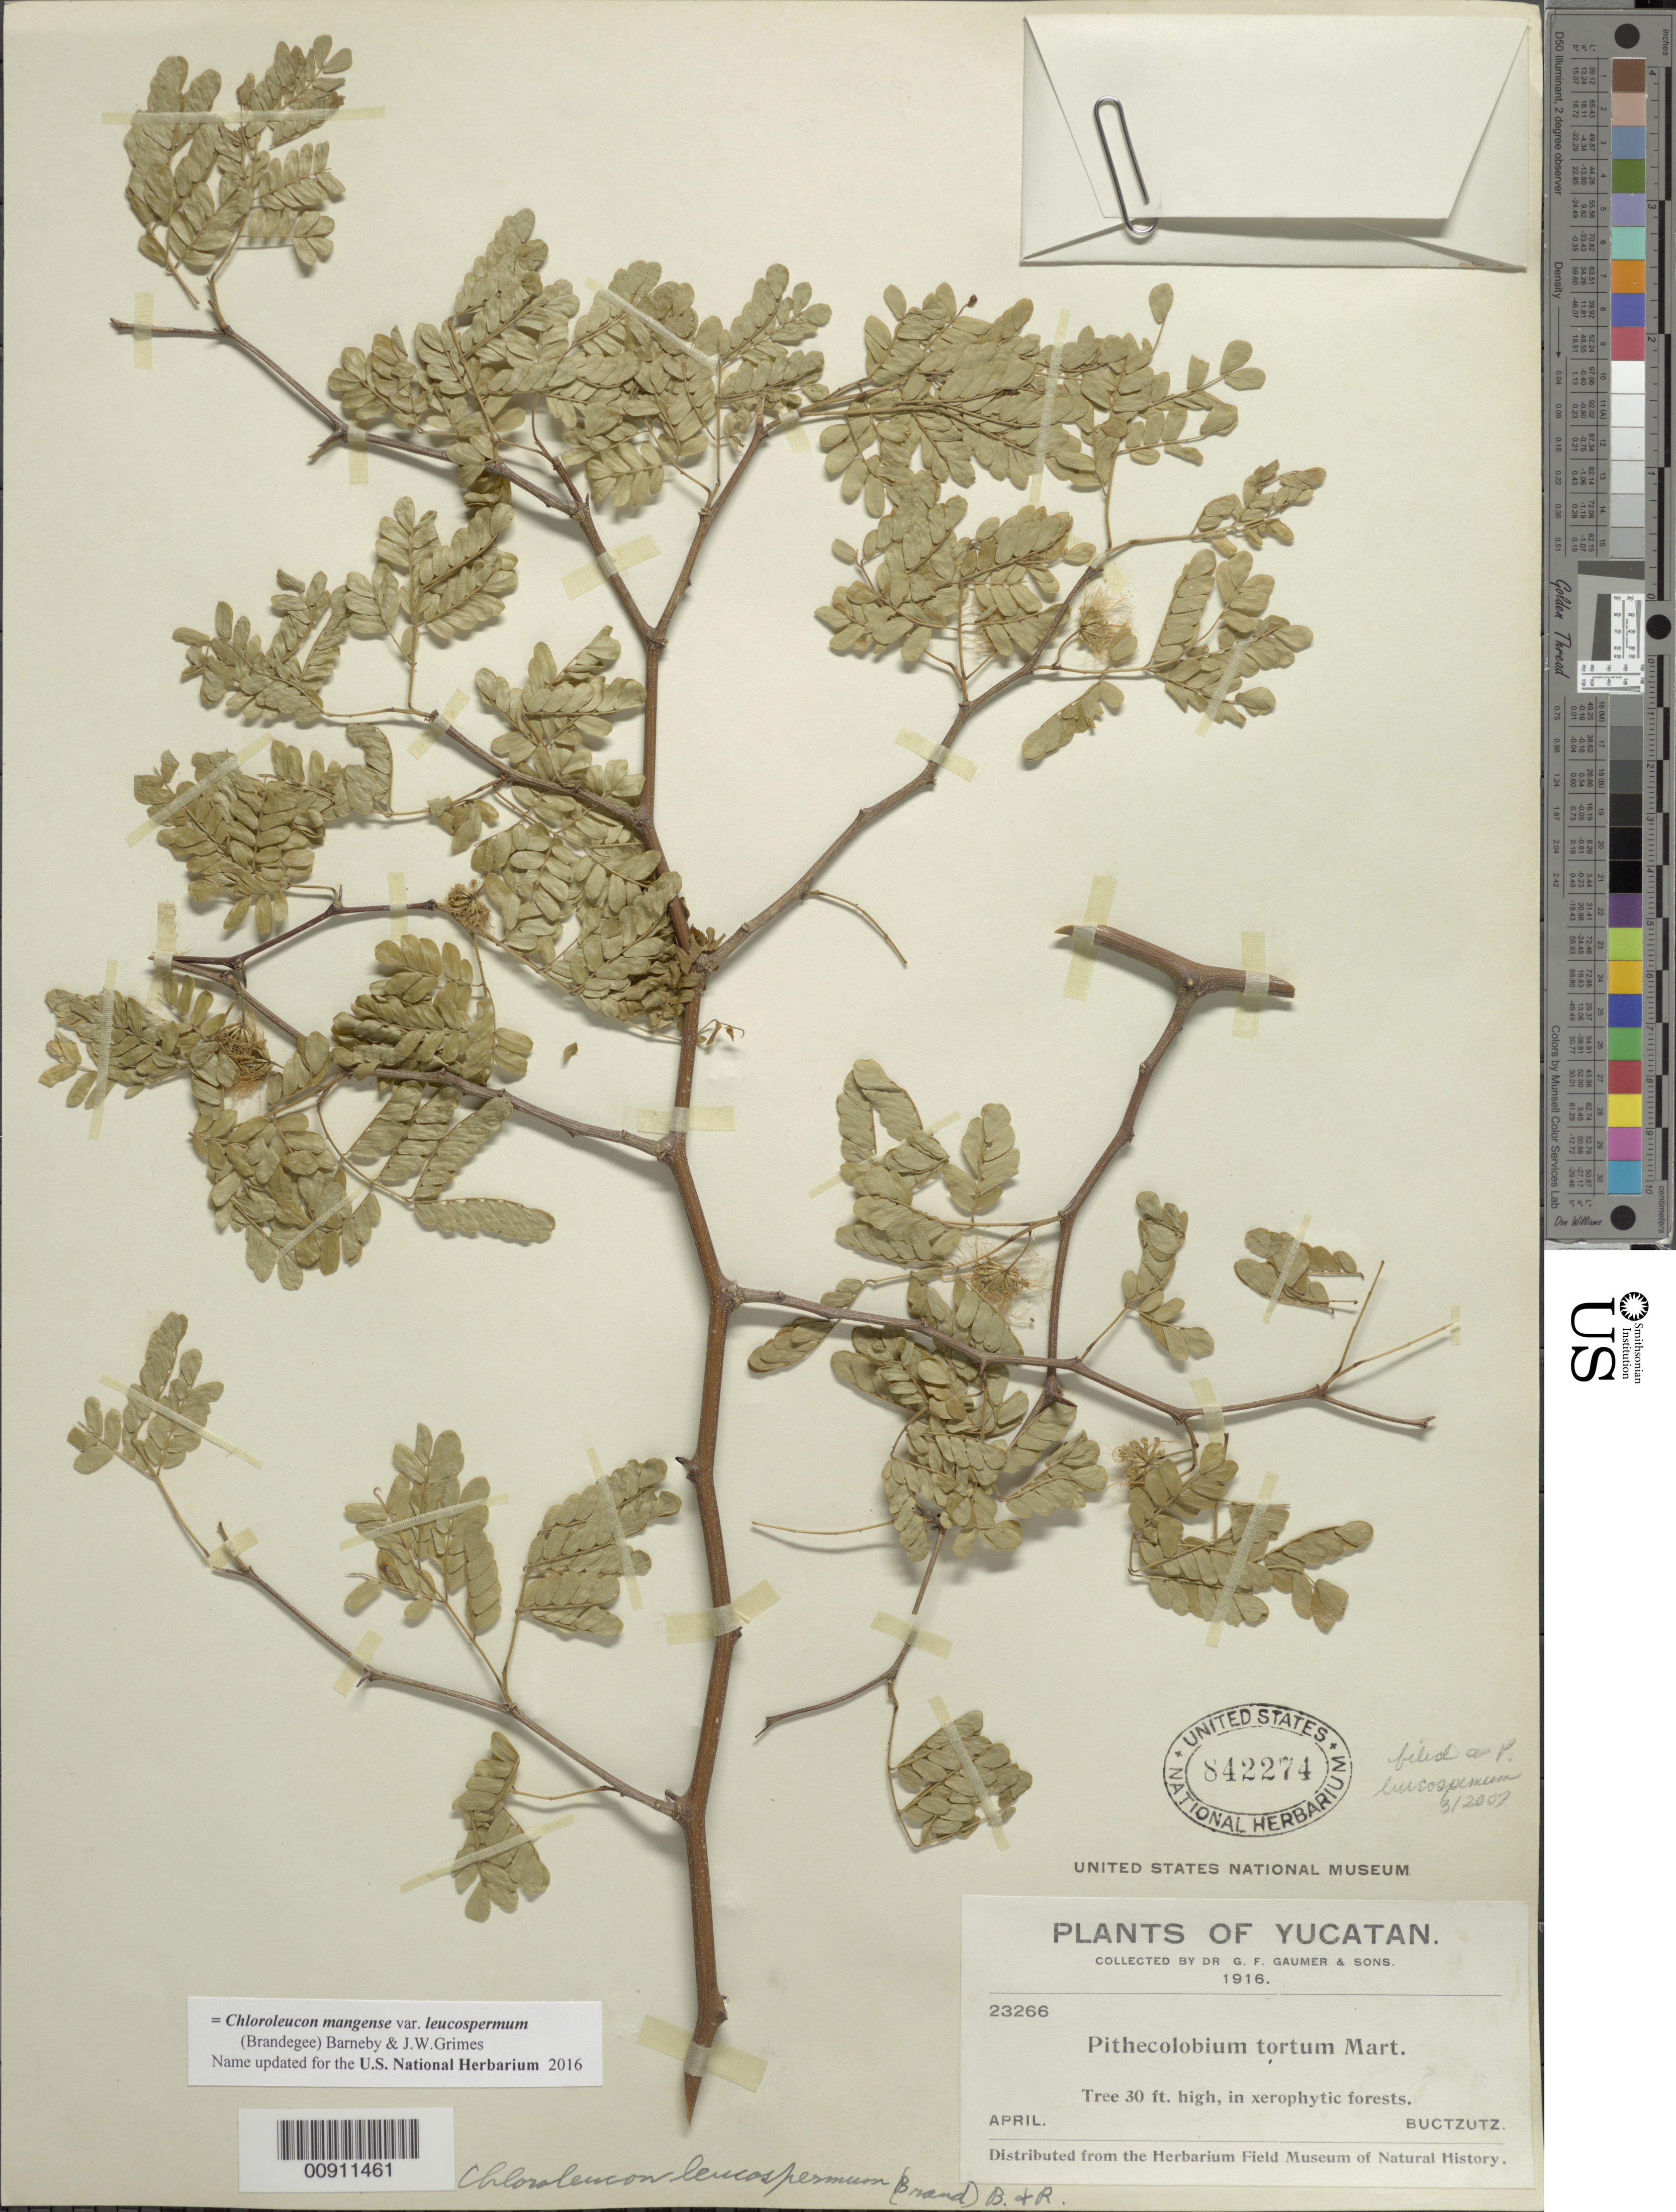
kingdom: Plantae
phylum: Tracheophyta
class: Magnoliopsida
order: Fabales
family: Fabaceae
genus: Chloroleucon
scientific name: Chloroleucon mangense var. leucospermum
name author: (Brandegee) Barneby & J.W. Grimes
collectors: G. F. Gaumer & et al.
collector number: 23266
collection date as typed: Apr 1916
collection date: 1916-04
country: Mexico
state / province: Yucatán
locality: Buctzutz, Yucatán.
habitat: In xerophytic forests.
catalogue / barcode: US 842274